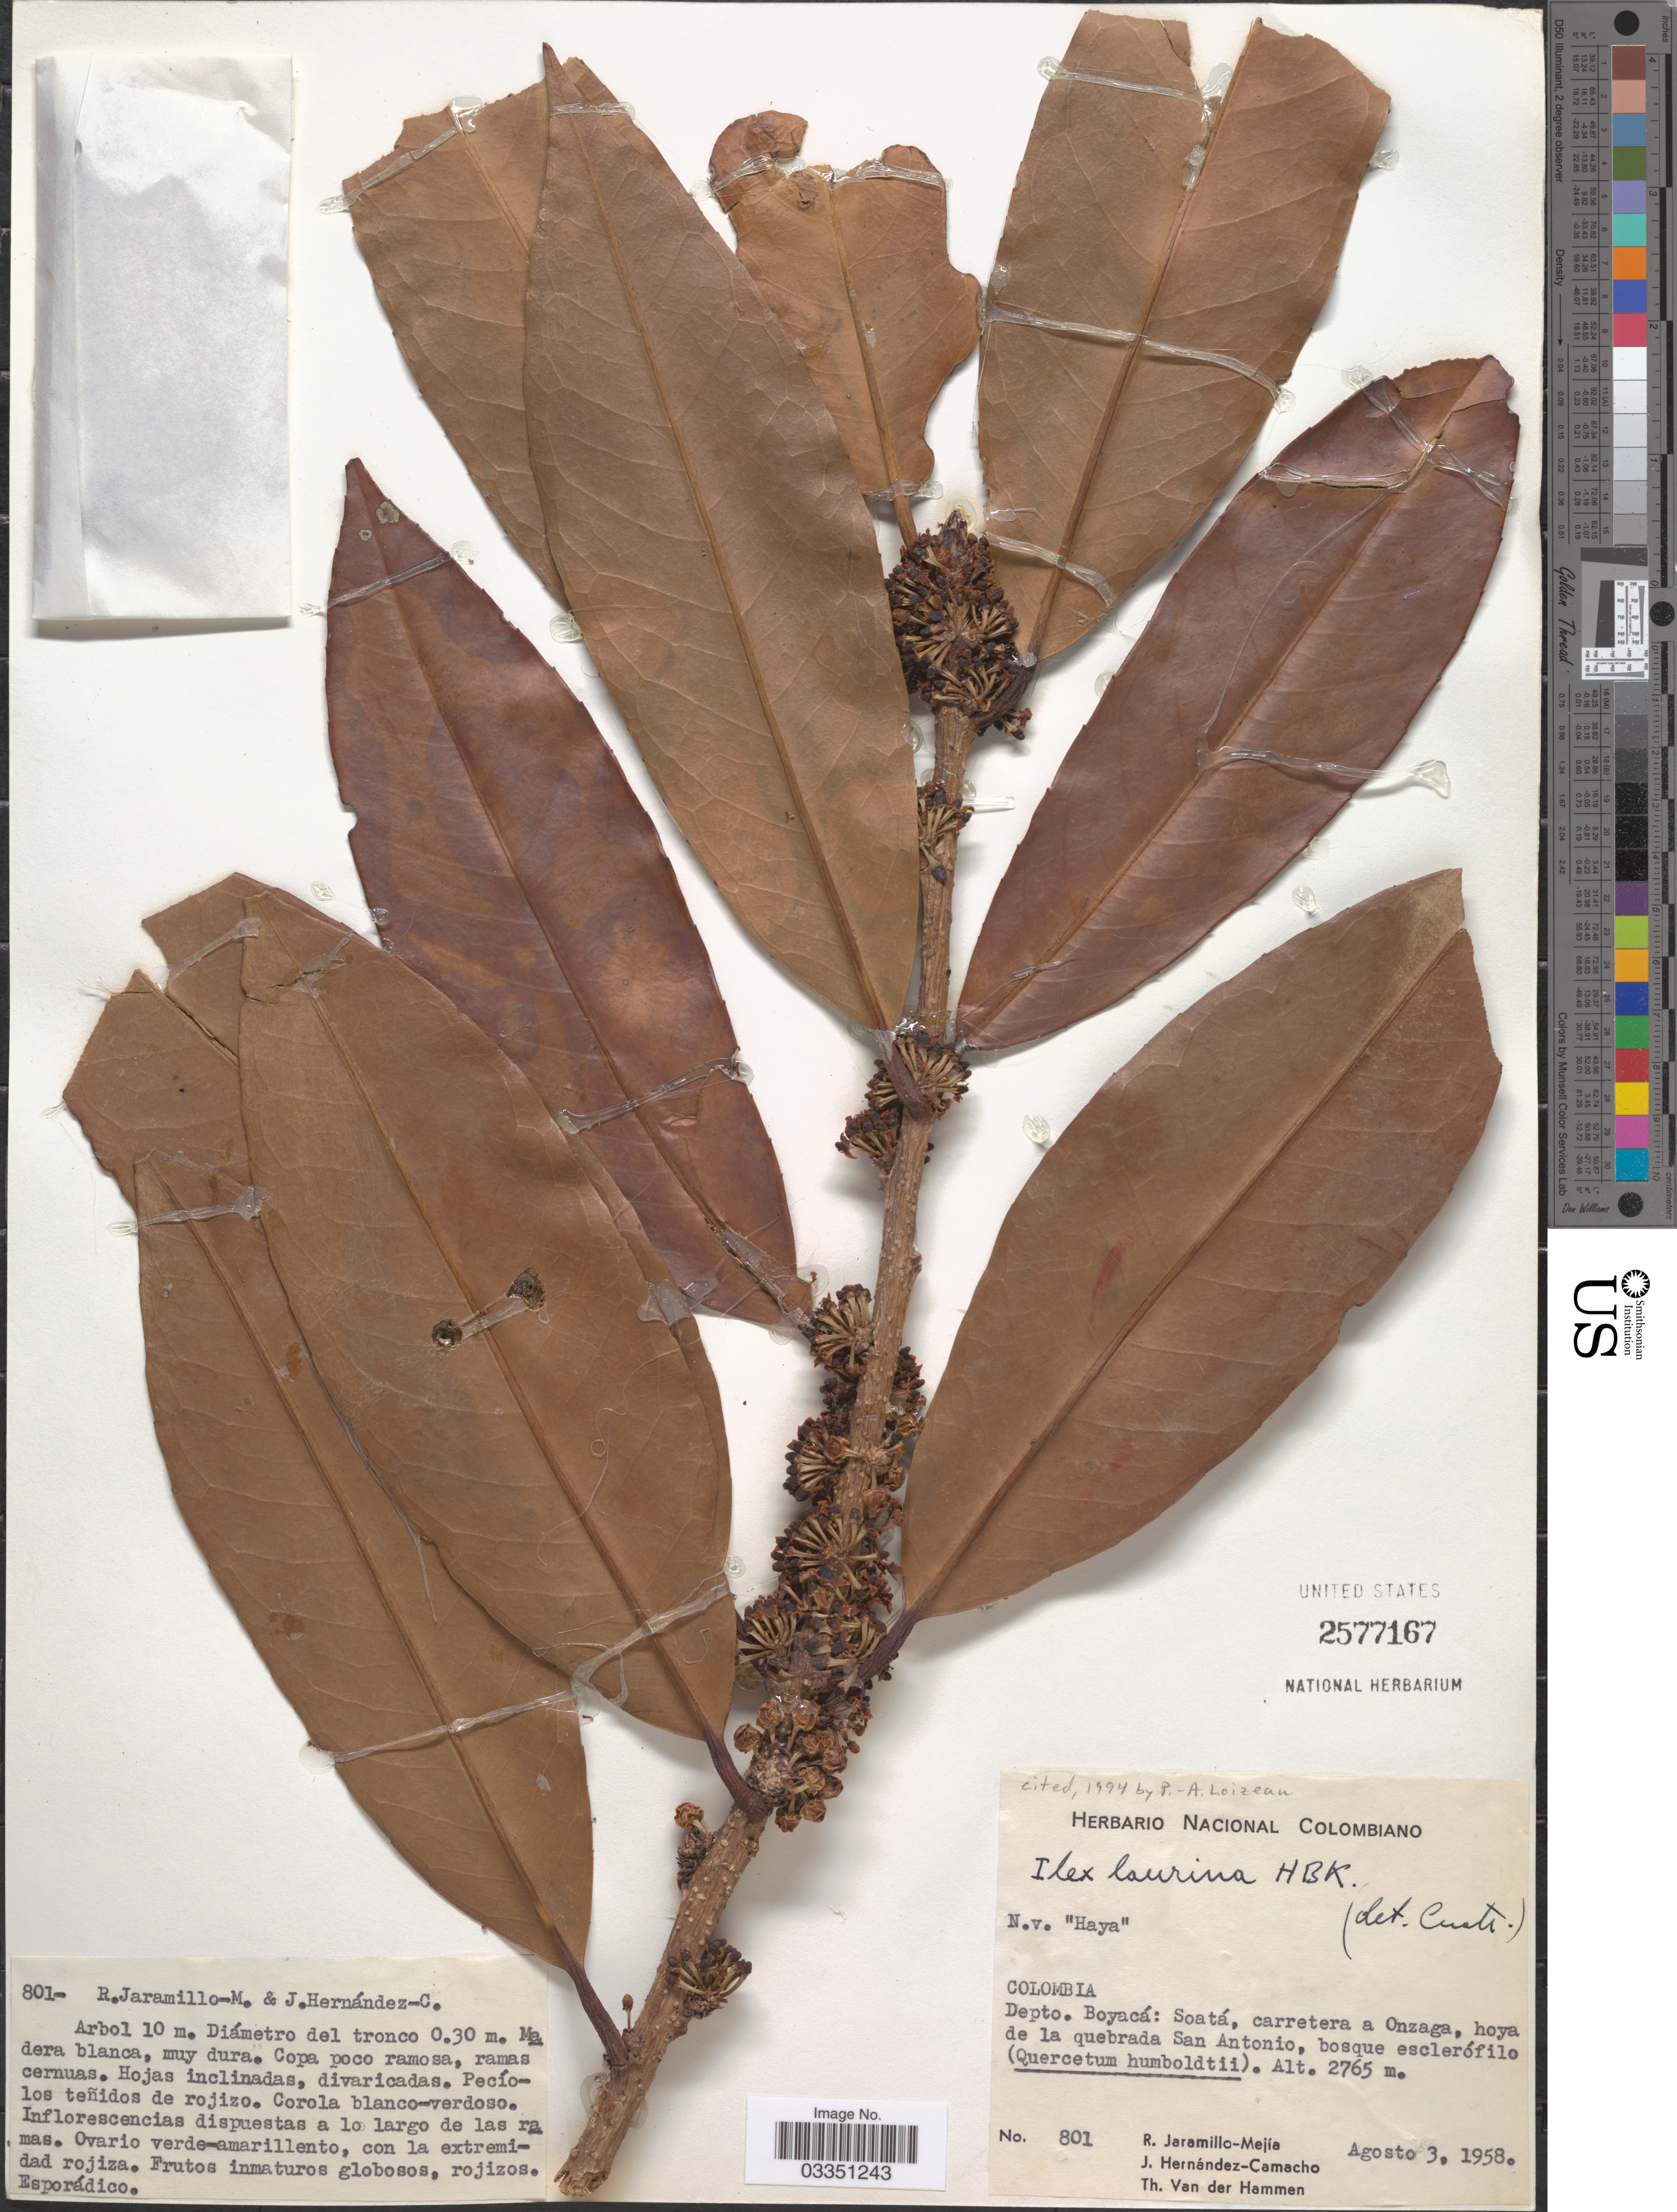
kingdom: Plantae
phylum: Tracheophyta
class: Magnoliopsida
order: Aquifoliales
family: Aquifoliaceae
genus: Ilex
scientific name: Ilex laurina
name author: Kunth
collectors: R. Jaramillo M., J. Hernández-Camacho & T. Van der Hammen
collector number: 801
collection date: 1958-08-03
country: Colombia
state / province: Boyacá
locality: Depto. Boyacá: Soatá, carretera a Onzaga, hoya de la quebrada San Antonio.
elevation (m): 2765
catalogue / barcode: US 2577167